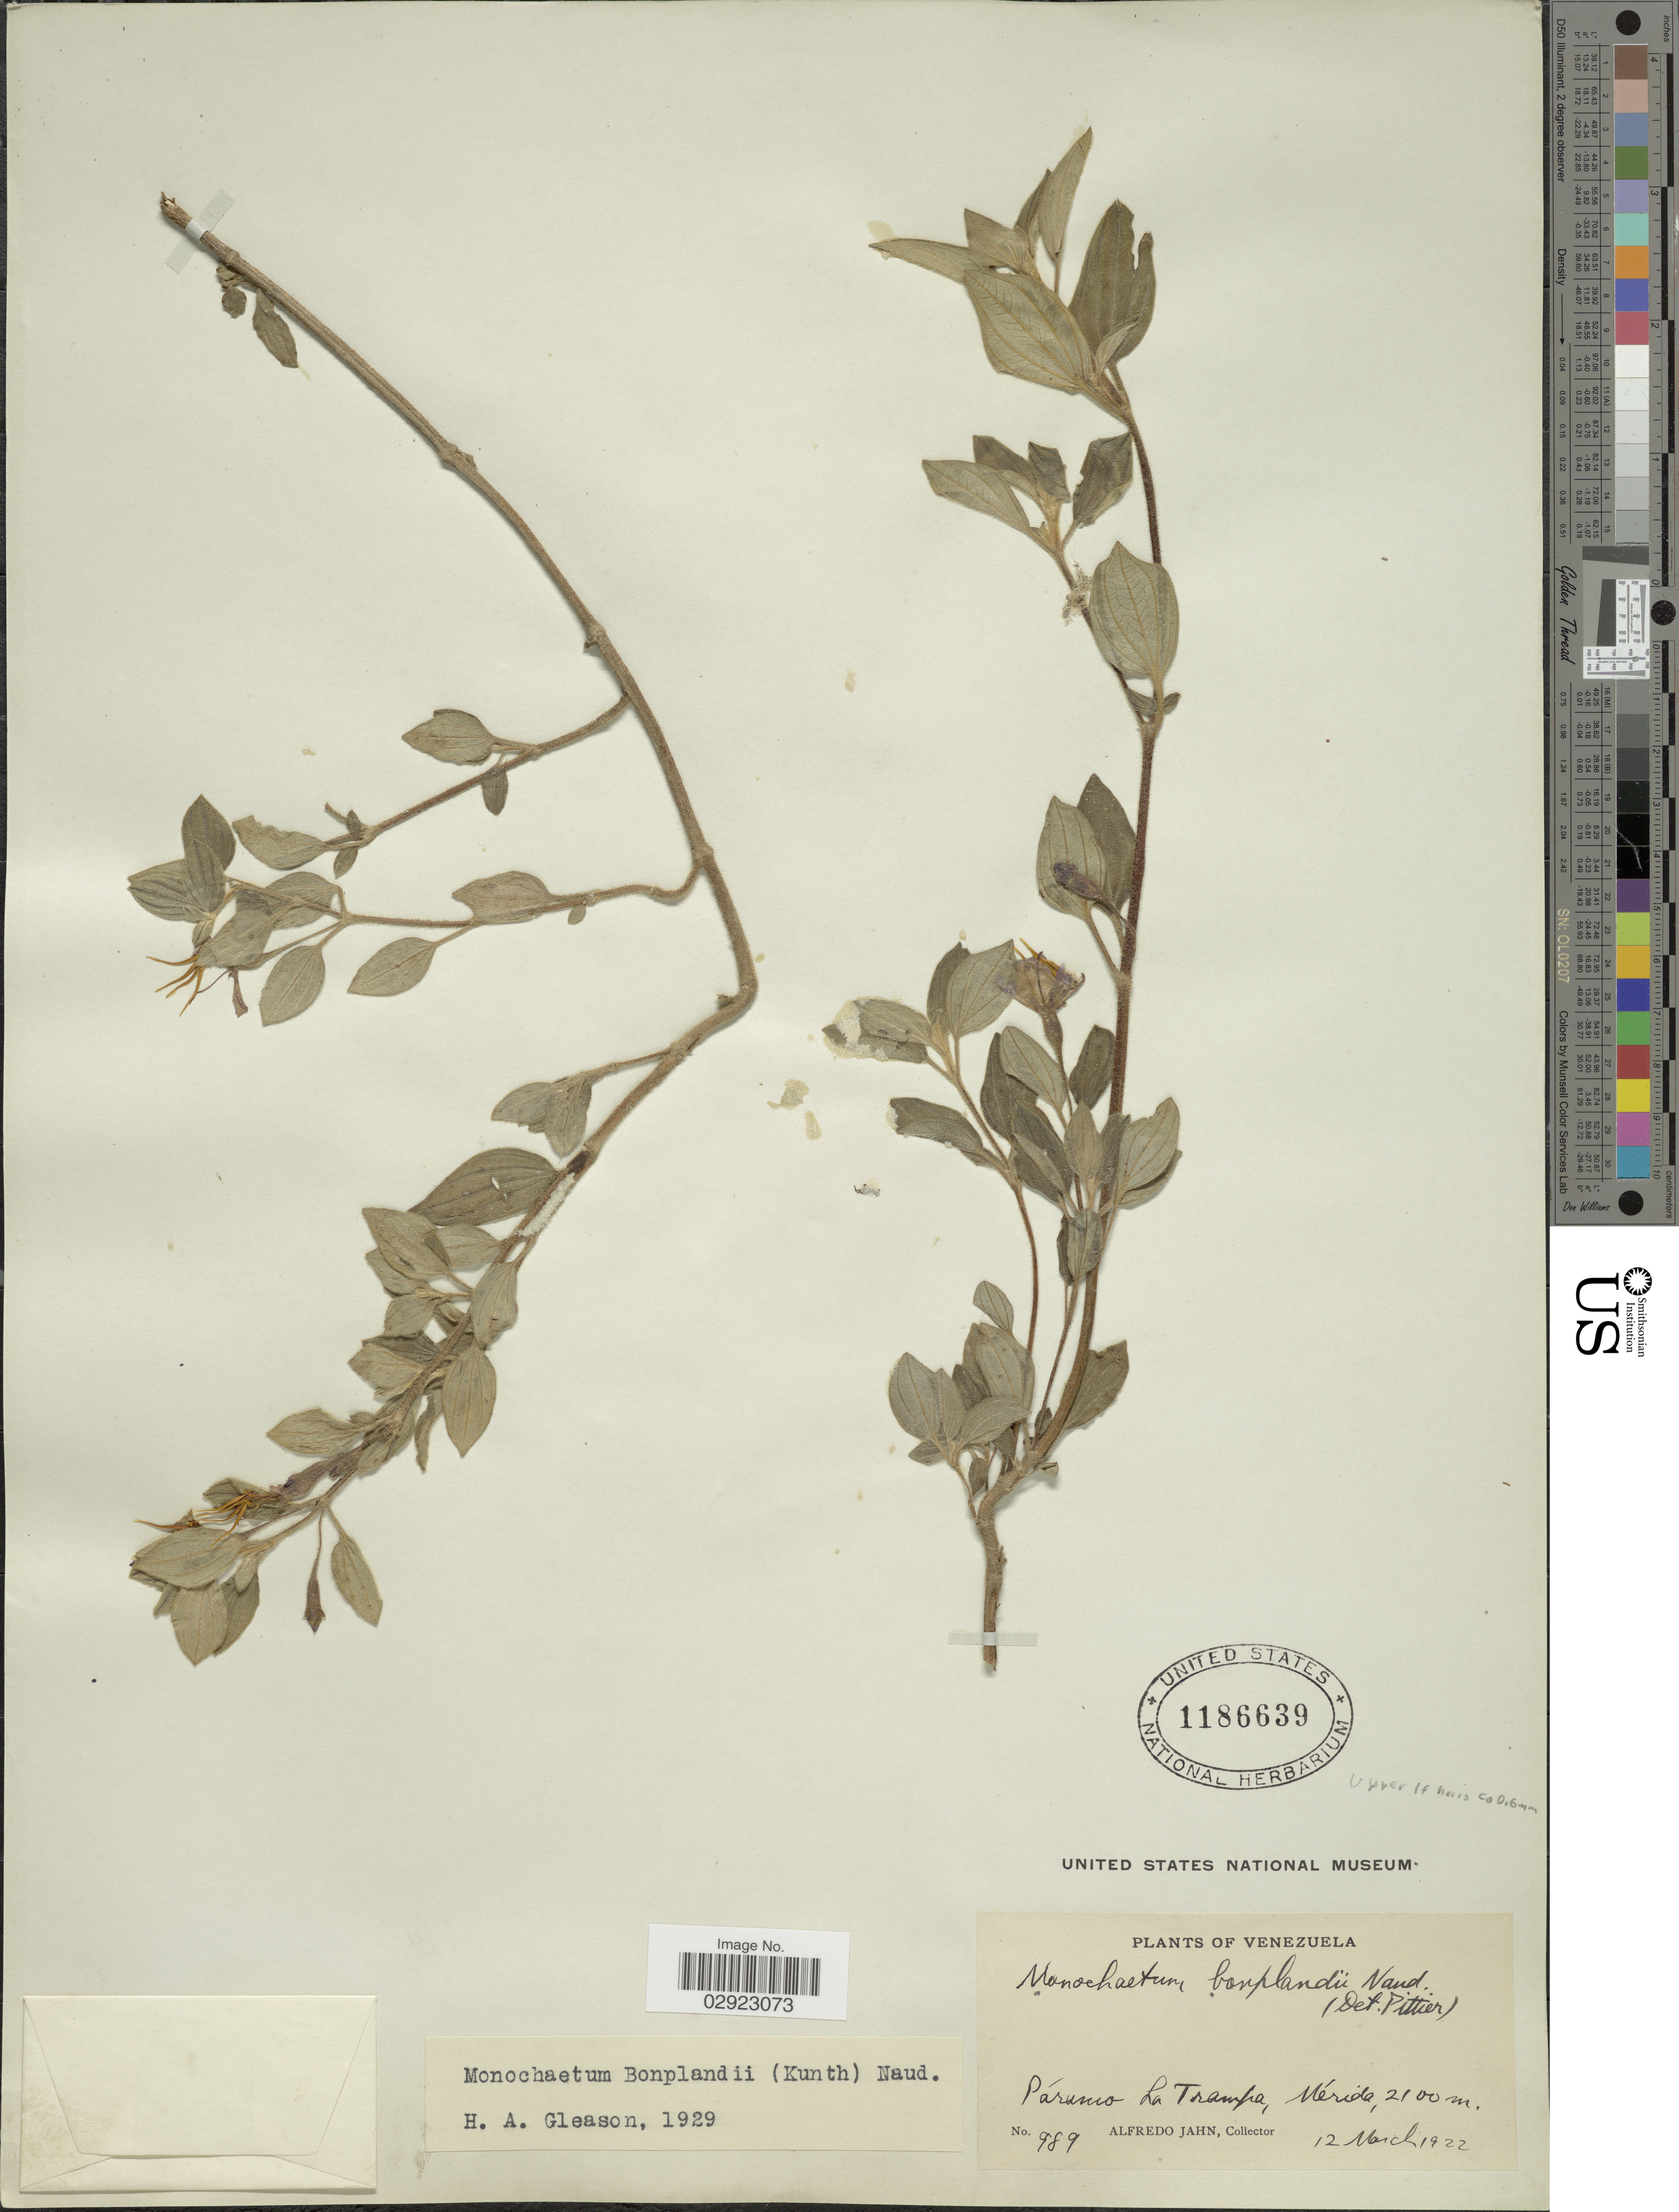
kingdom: Plantae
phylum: Tracheophyta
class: Magnoliopsida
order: Myrtales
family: Melastomataceae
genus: Monochaetum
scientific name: Monochaetum bonplandii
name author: (Kunth) Naudin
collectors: A. Jahn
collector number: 989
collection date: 1922-03-12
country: Venezuela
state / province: Mérida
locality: Páramo La Trampa, Mérida.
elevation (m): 2100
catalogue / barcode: US 1186639